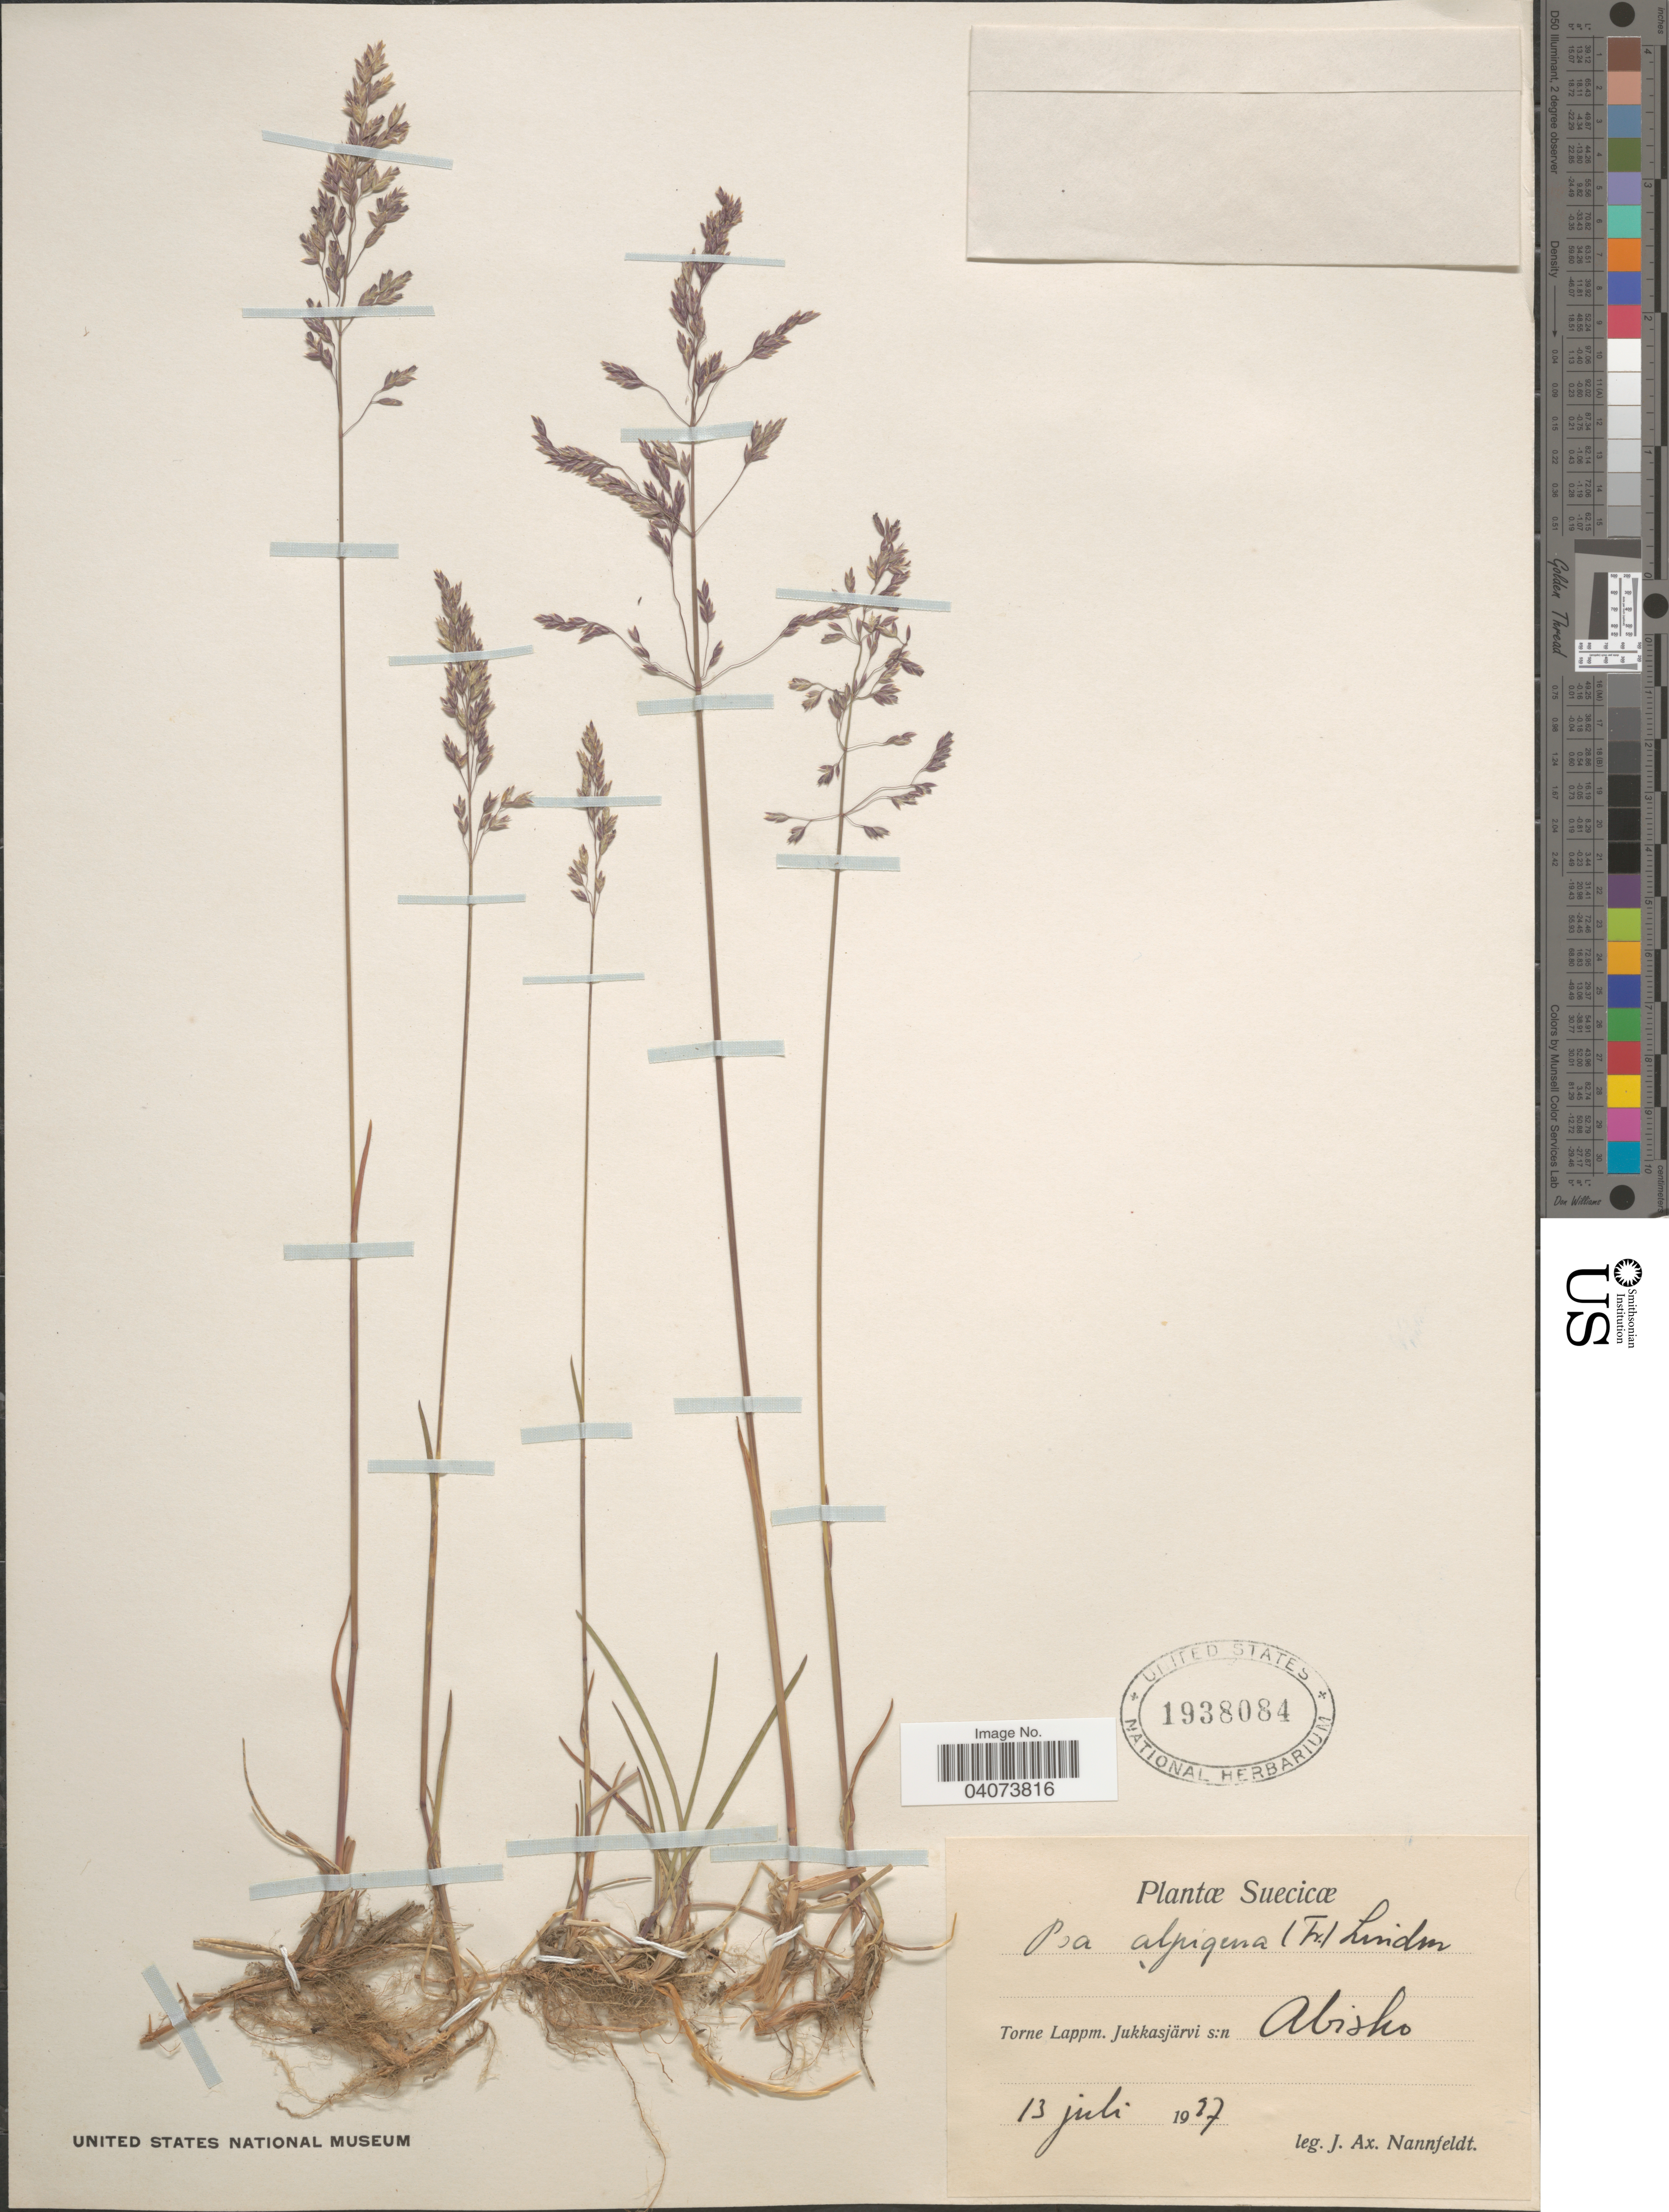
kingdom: Plantae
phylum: Tracheophyta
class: Liliopsida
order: Poales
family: Poaceae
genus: Poa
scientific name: Poa pratensis subsp. alpigena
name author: (Lindm.) Hiitonen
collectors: J. Nannfeldt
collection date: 1937-07-13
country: Sweden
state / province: Norrbotten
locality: Suecicæ. Torne Lappm. Jukkasjärvi s:n Abisko.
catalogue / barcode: US 1938084